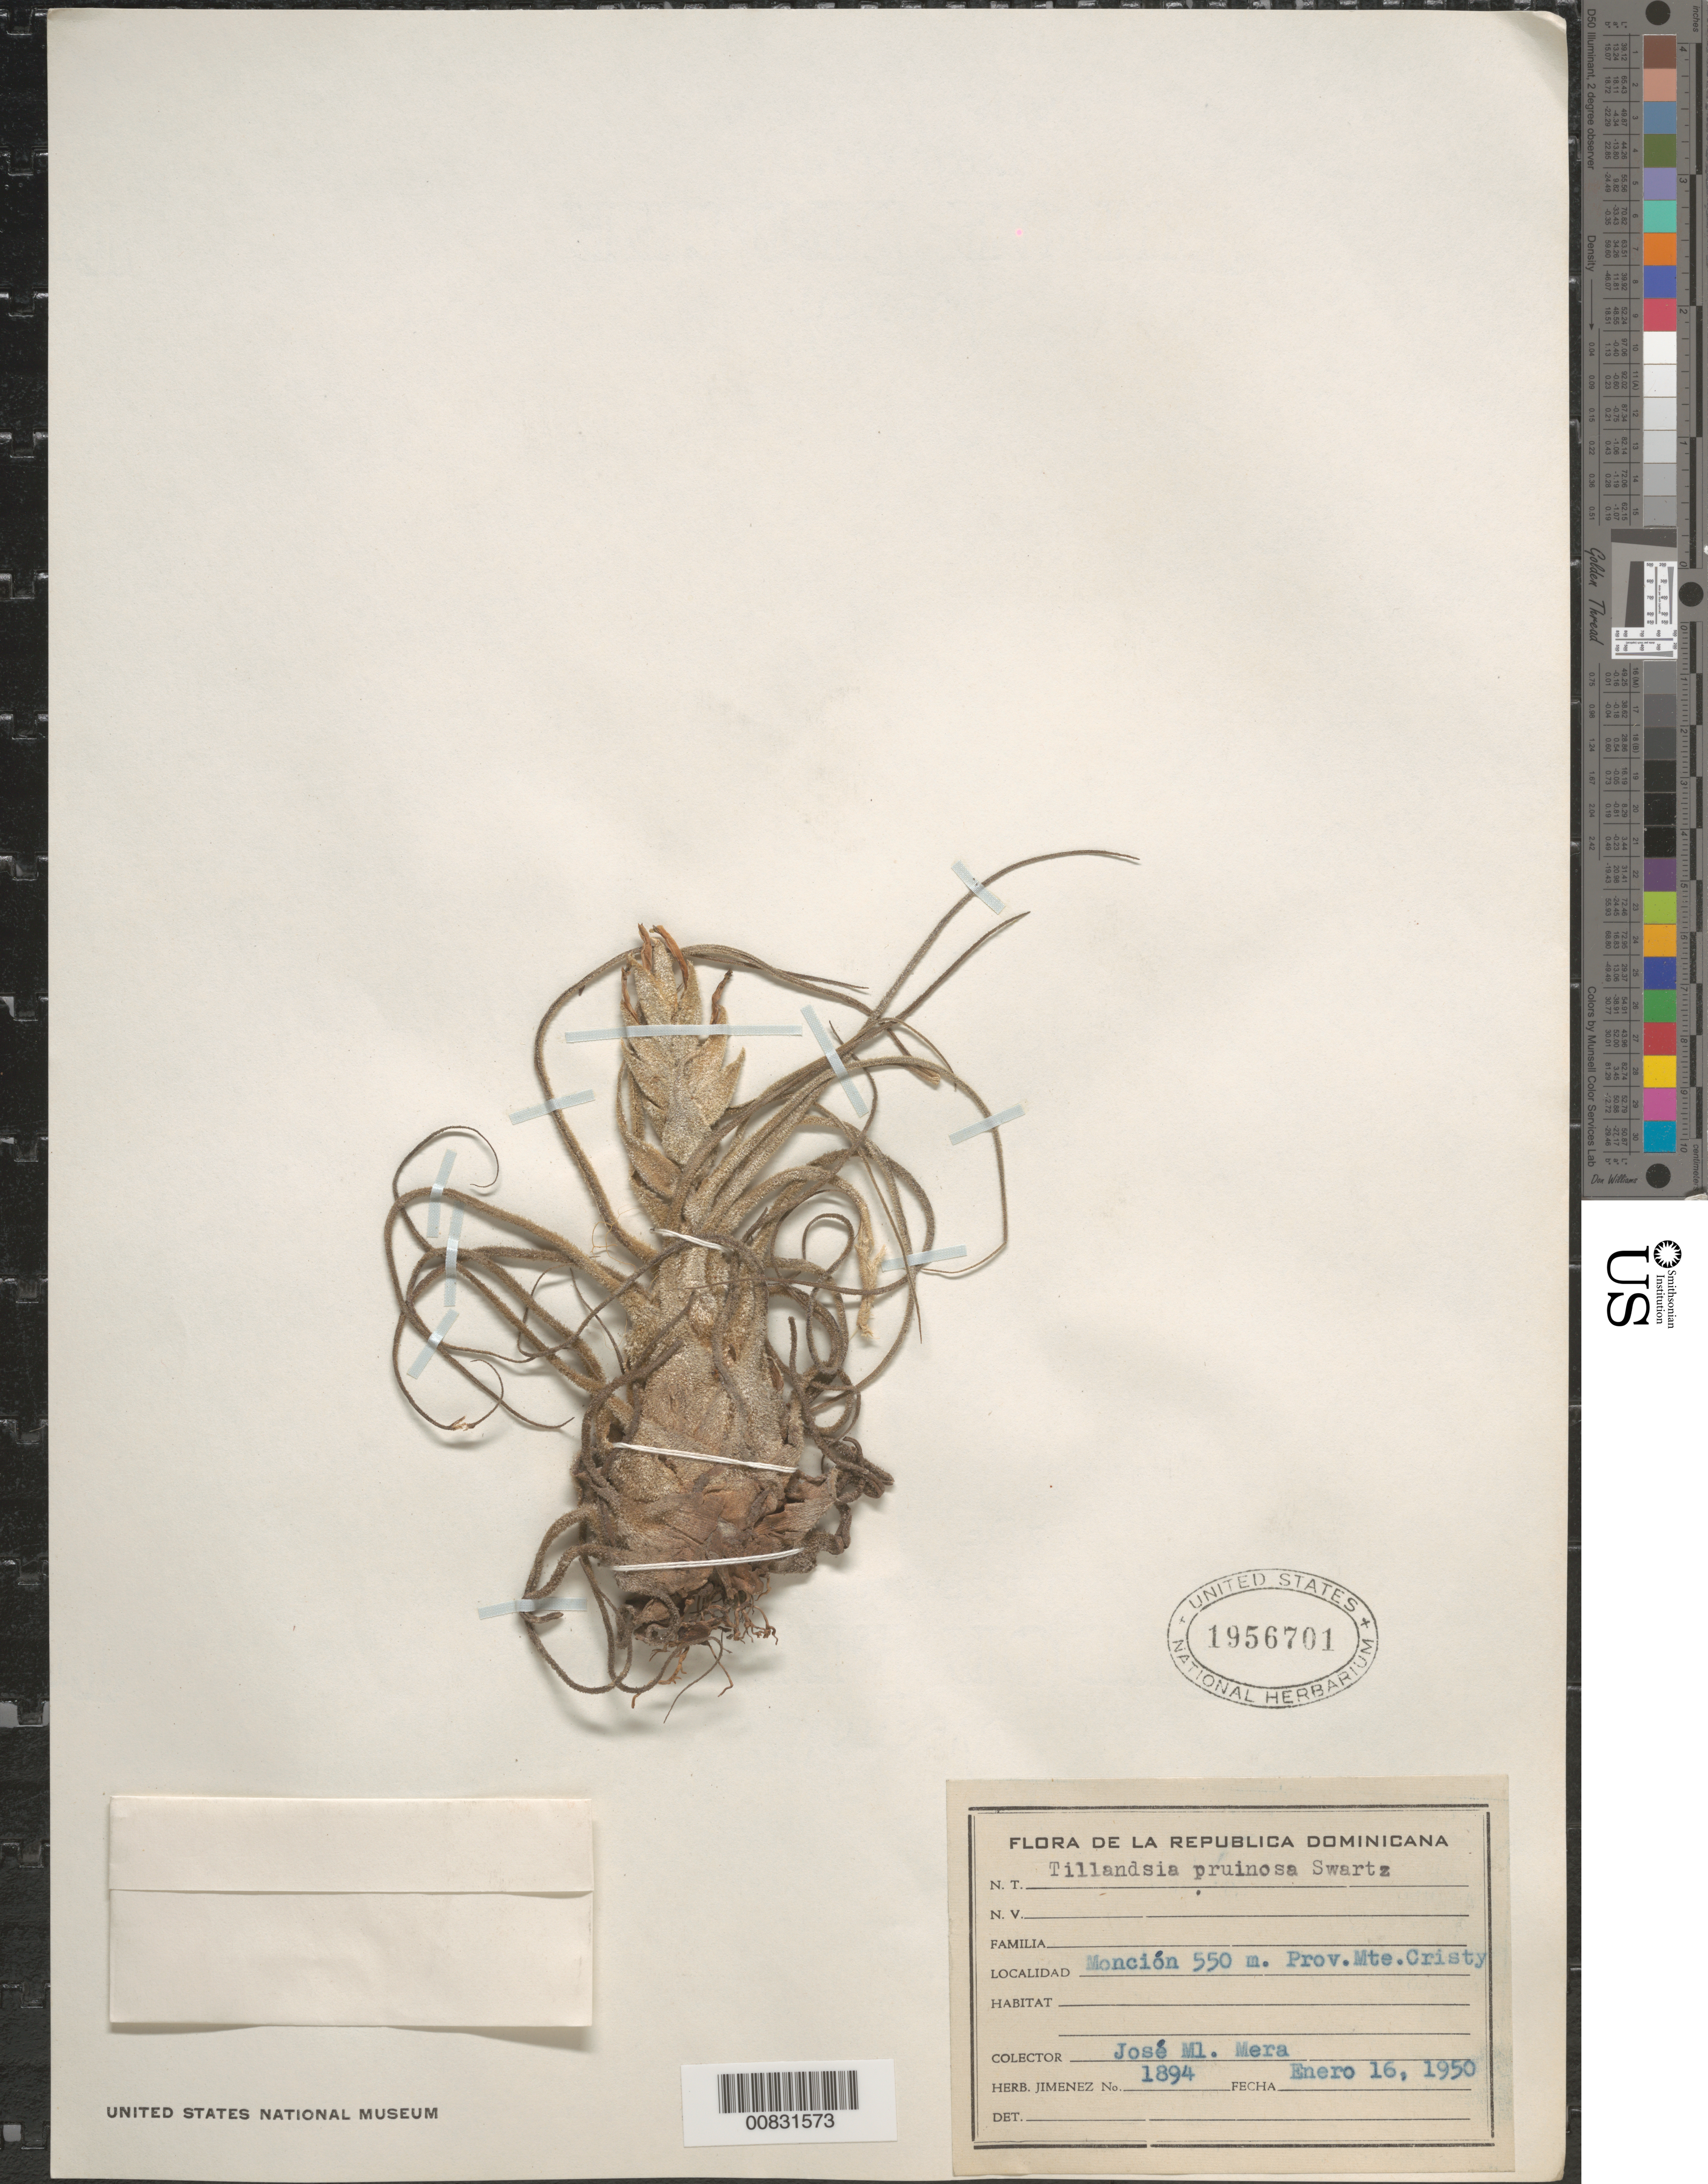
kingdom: Plantae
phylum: Tracheophyta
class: Liliopsida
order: Poales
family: Bromeliaceae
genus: Tillandsia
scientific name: Tillandsia pruinosa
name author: Sw.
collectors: J. Mera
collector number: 1894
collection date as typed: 16 Jan 1950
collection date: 1950-01-16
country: Dominican Republic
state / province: Monte Cristi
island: Hispaniola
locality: Monción.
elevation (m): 550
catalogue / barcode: US 1956701